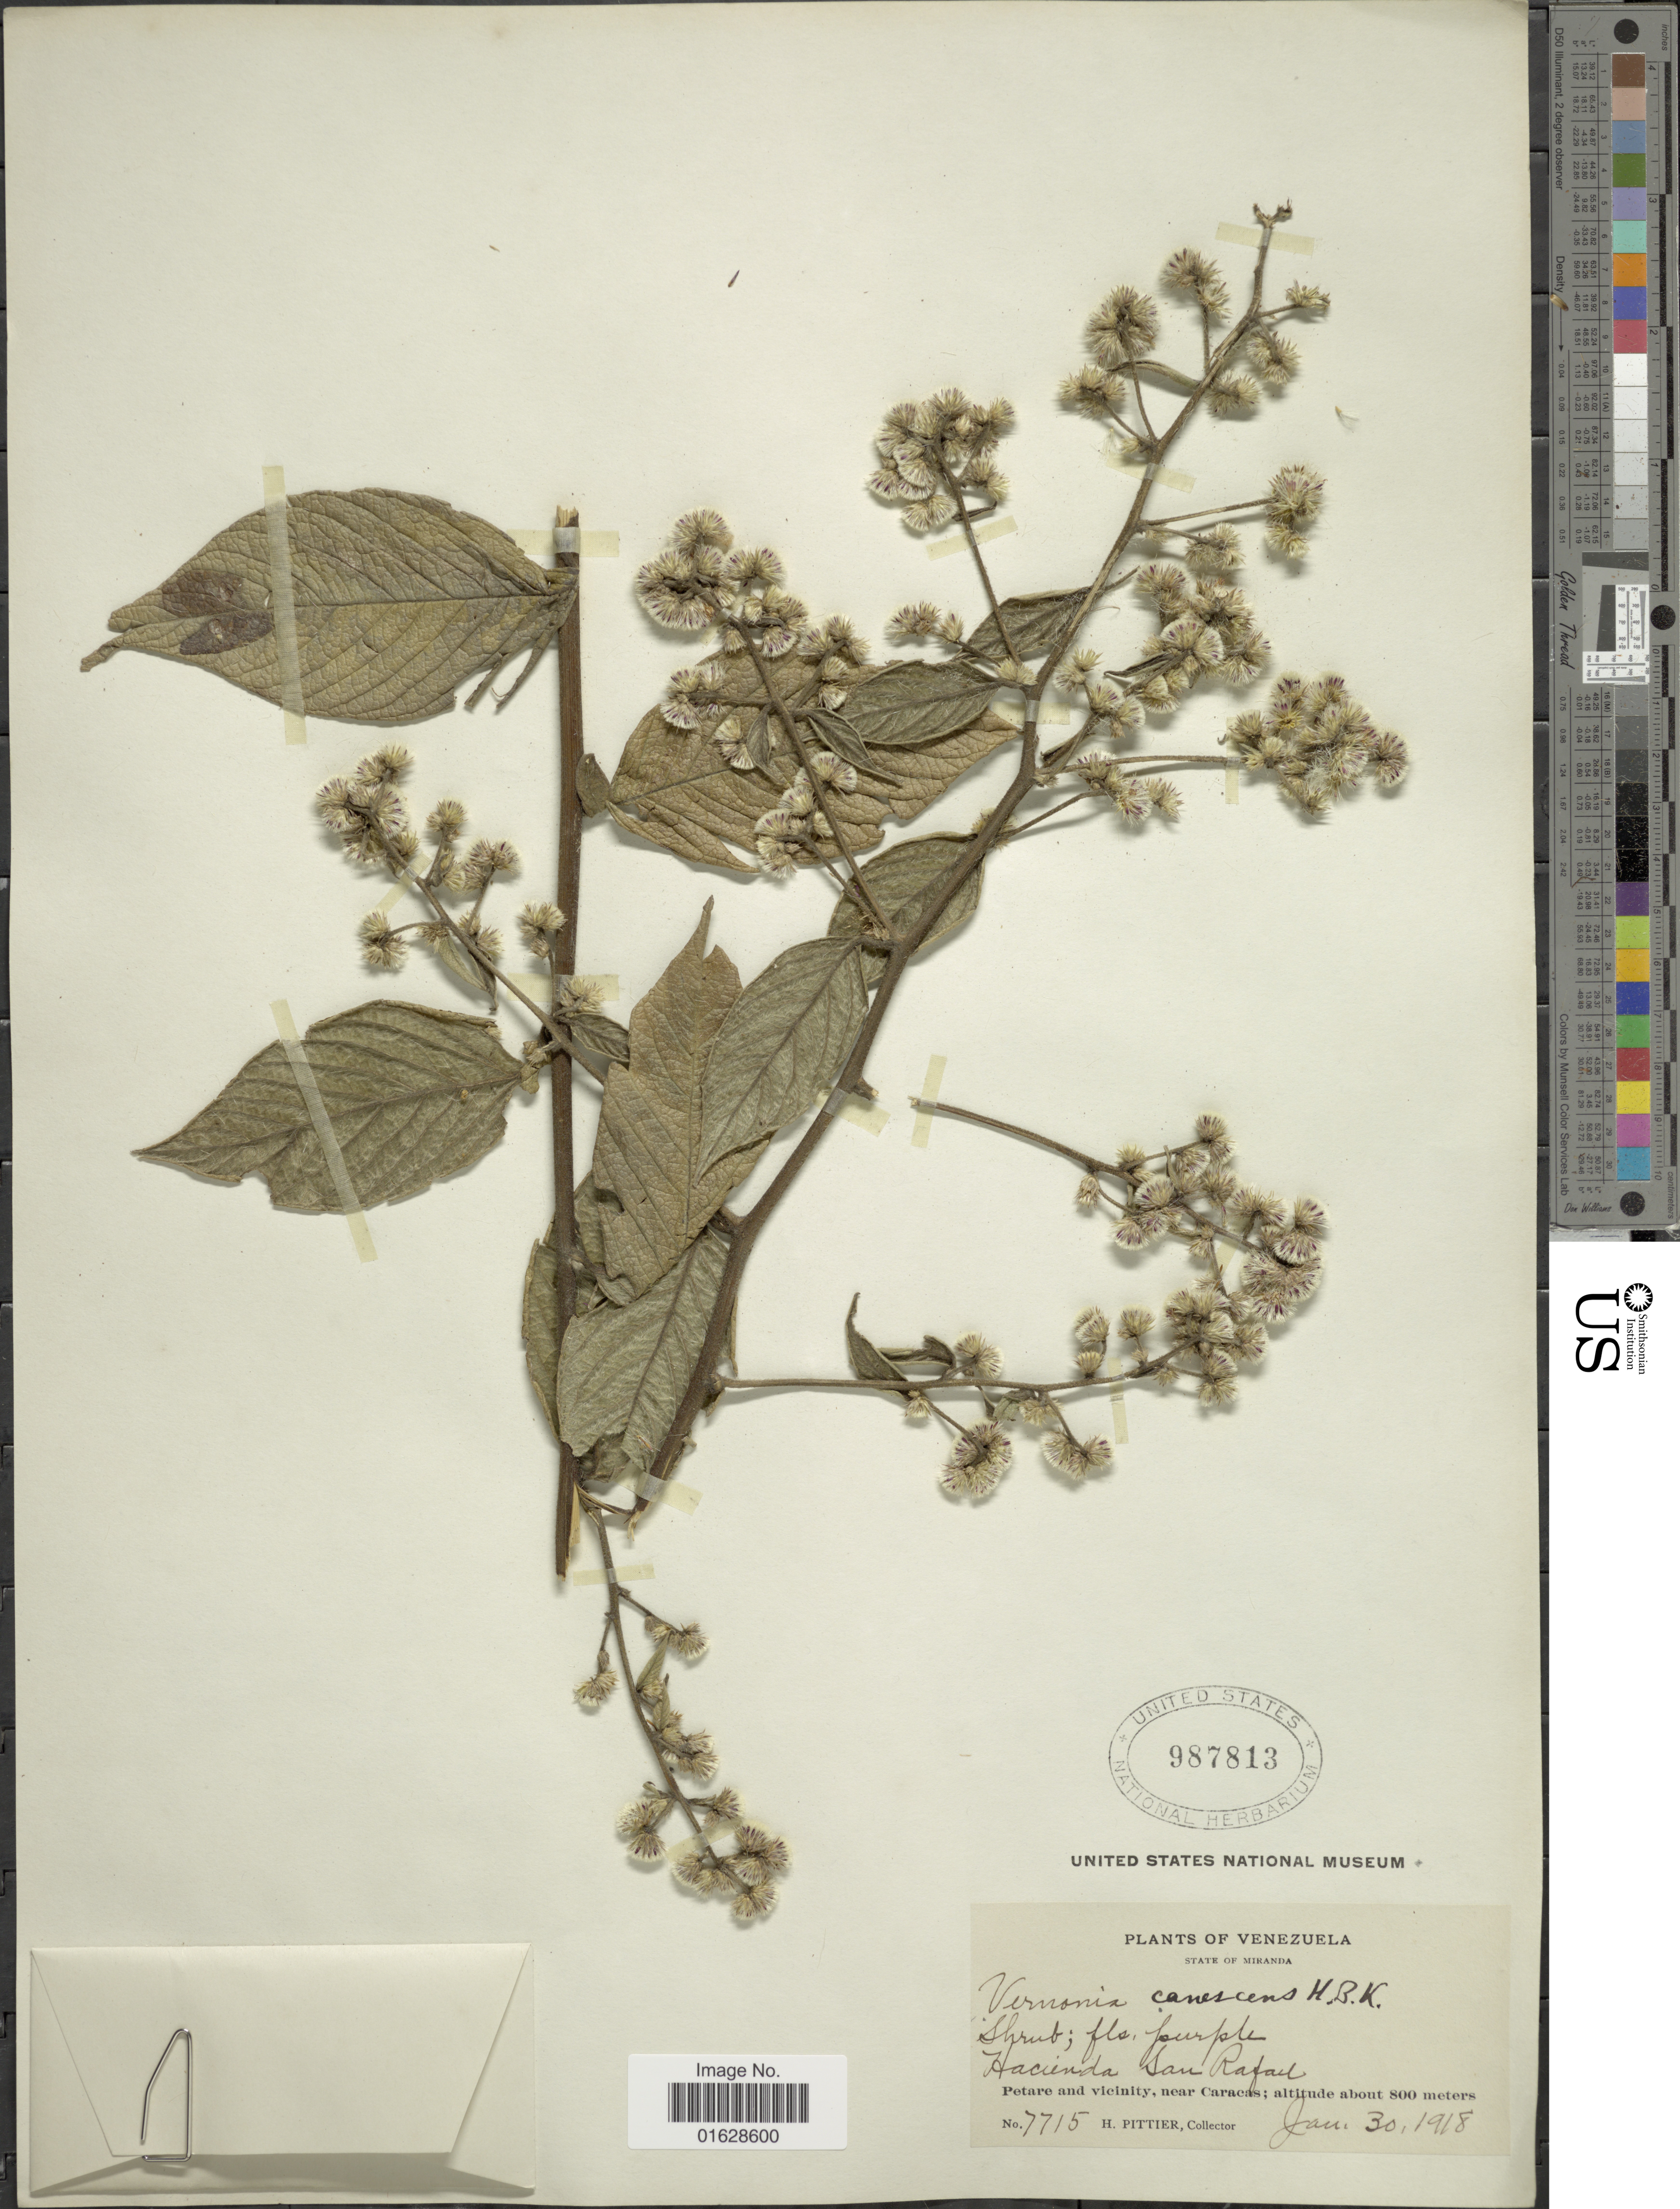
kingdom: Plantae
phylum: Tracheophyta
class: Magnoliopsida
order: Asterales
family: Asteraceae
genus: Lepidaploa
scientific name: Lepidaploa canescens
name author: (Kunth) H. Rob.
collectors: H. F. Pittier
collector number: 7715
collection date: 1918-01-30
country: Venezuela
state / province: Miranda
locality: Hacienda San Rafael. petare and vicinity, near Caracas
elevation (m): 800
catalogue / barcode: US 987813